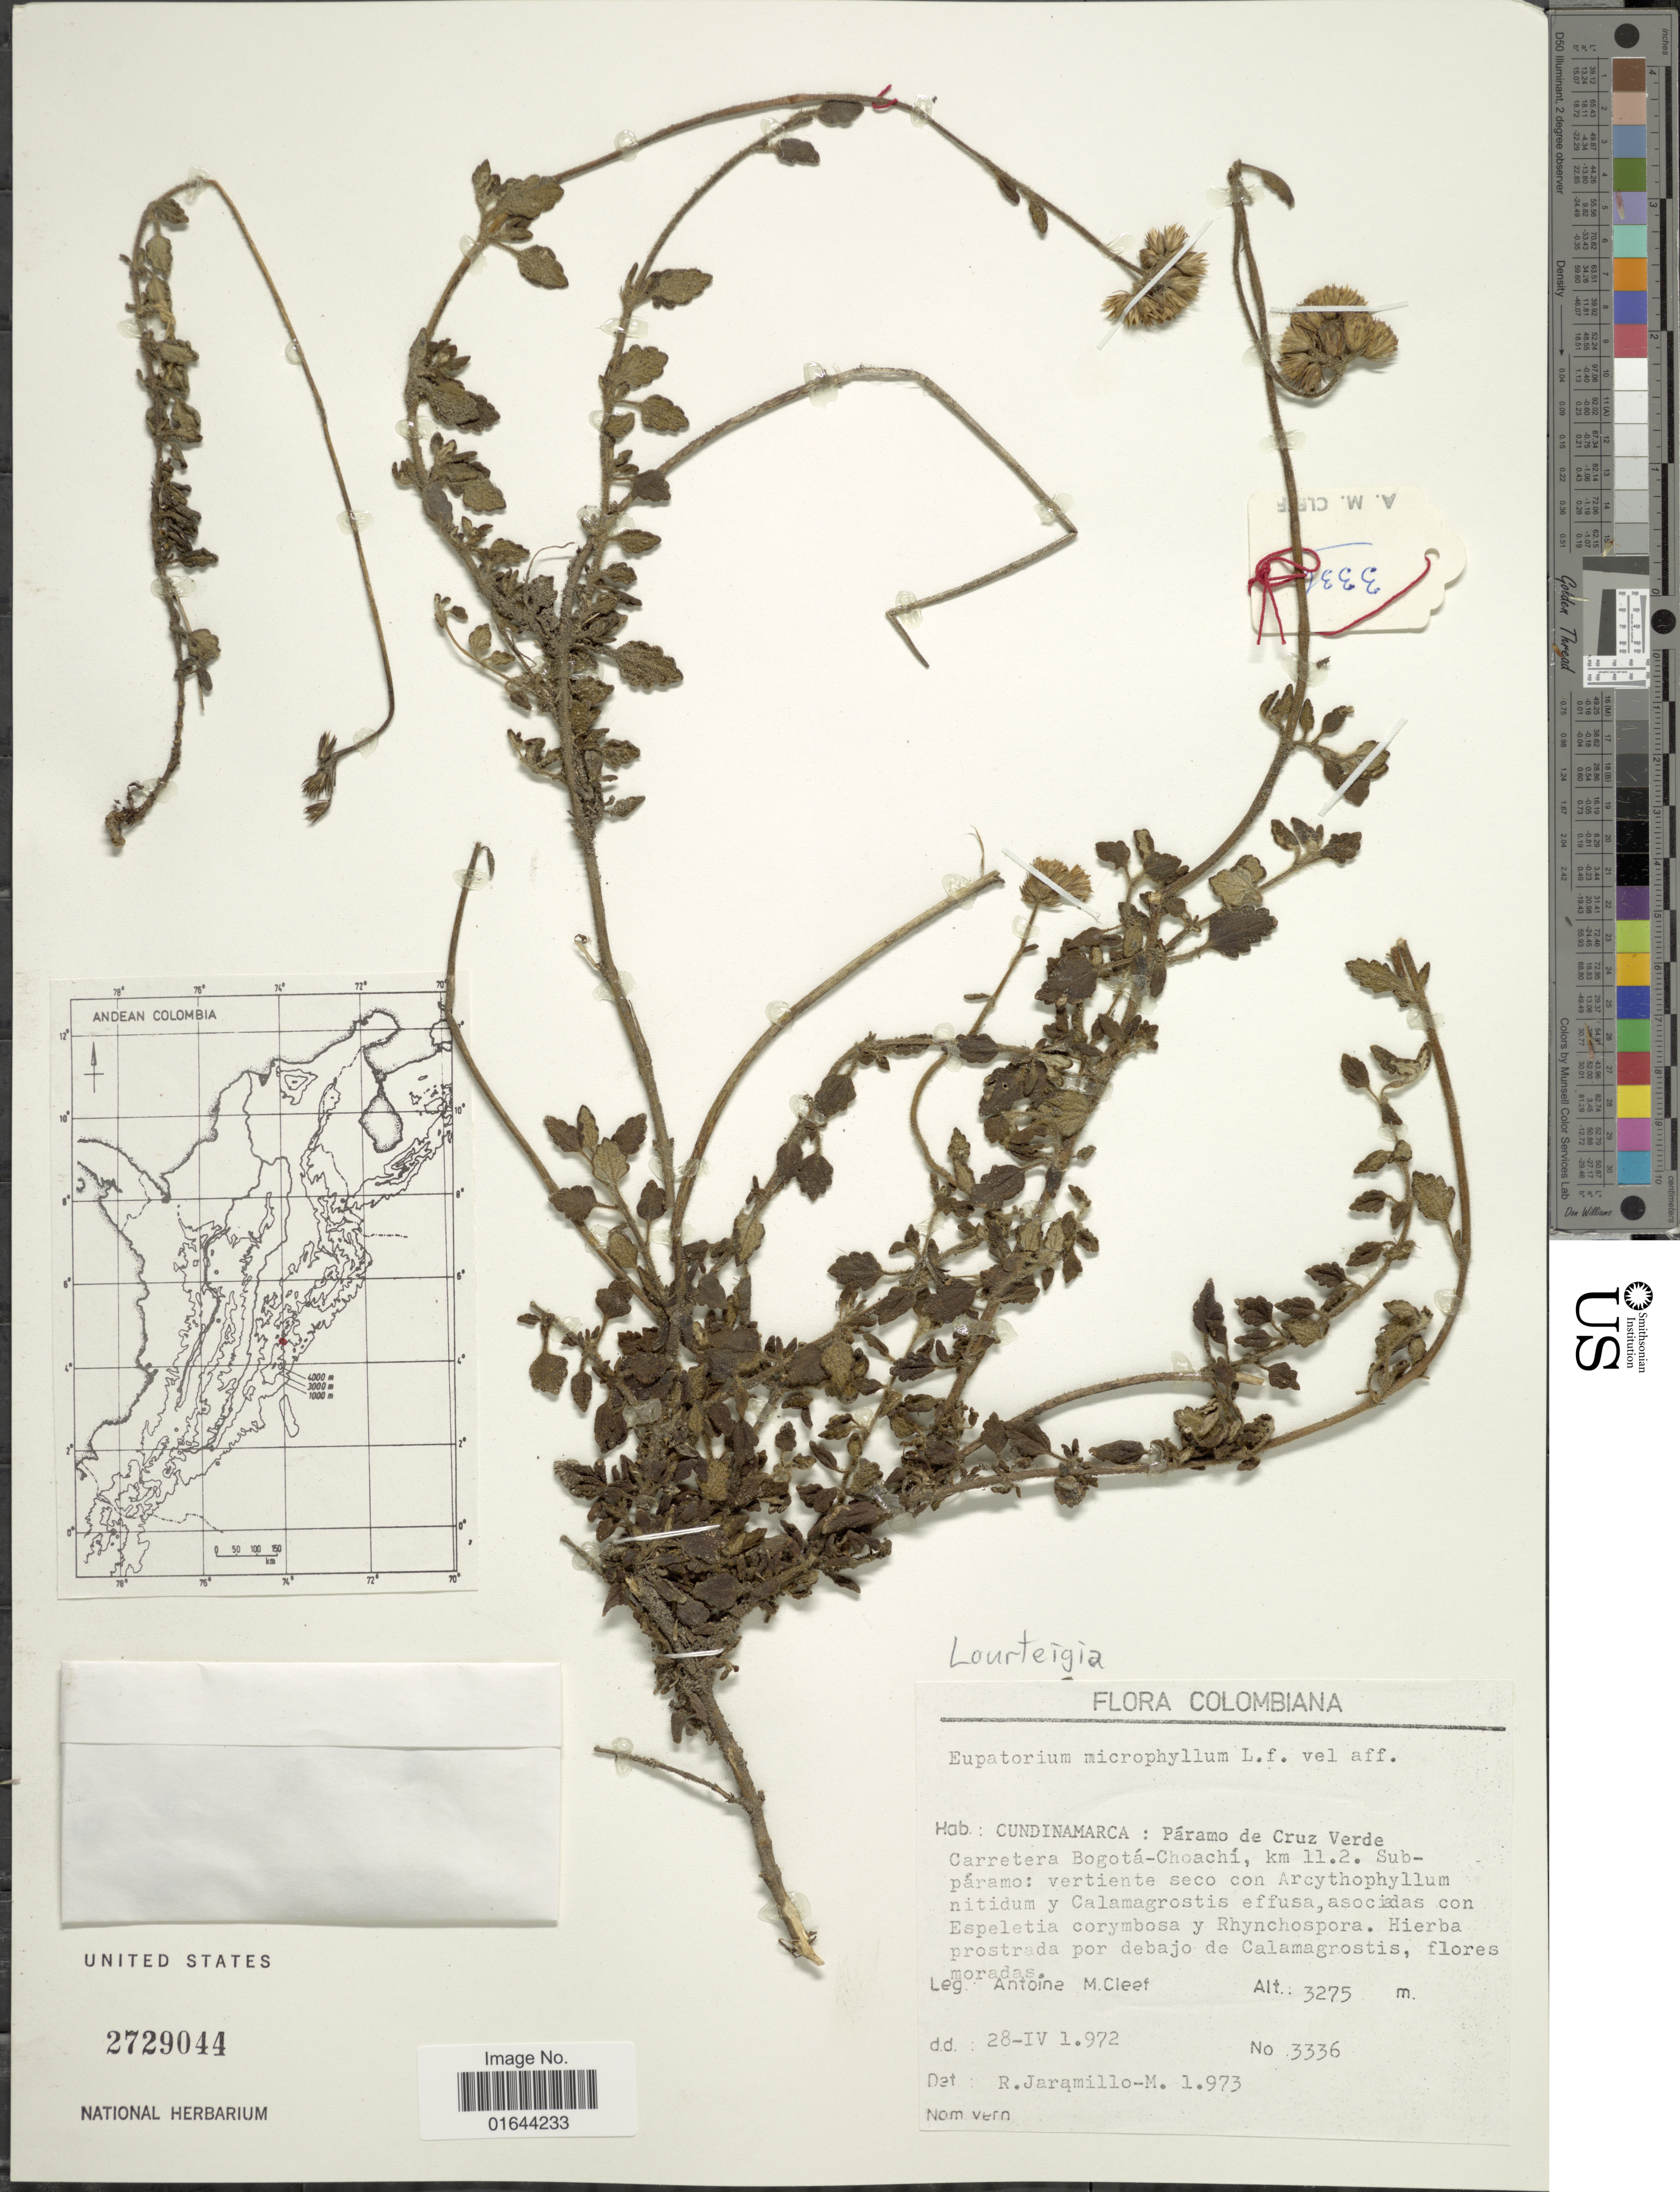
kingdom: Plantae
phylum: Tracheophyta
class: Magnoliopsida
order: Asterales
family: Asteraceae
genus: Lourteigia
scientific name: Lourteigia microphylla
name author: (L. f.) R.M. King & H. Rob.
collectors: A. M. Cleef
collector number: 3336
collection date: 1972-04-28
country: Colombia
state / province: Cundinamarca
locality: Cundinamarca: Parama de Cruz Verde, Carretera Bogota-Choachi, km 11.2 Sub-paramo, debajo de Calamagrostis.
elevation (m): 3275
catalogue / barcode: US 2729044